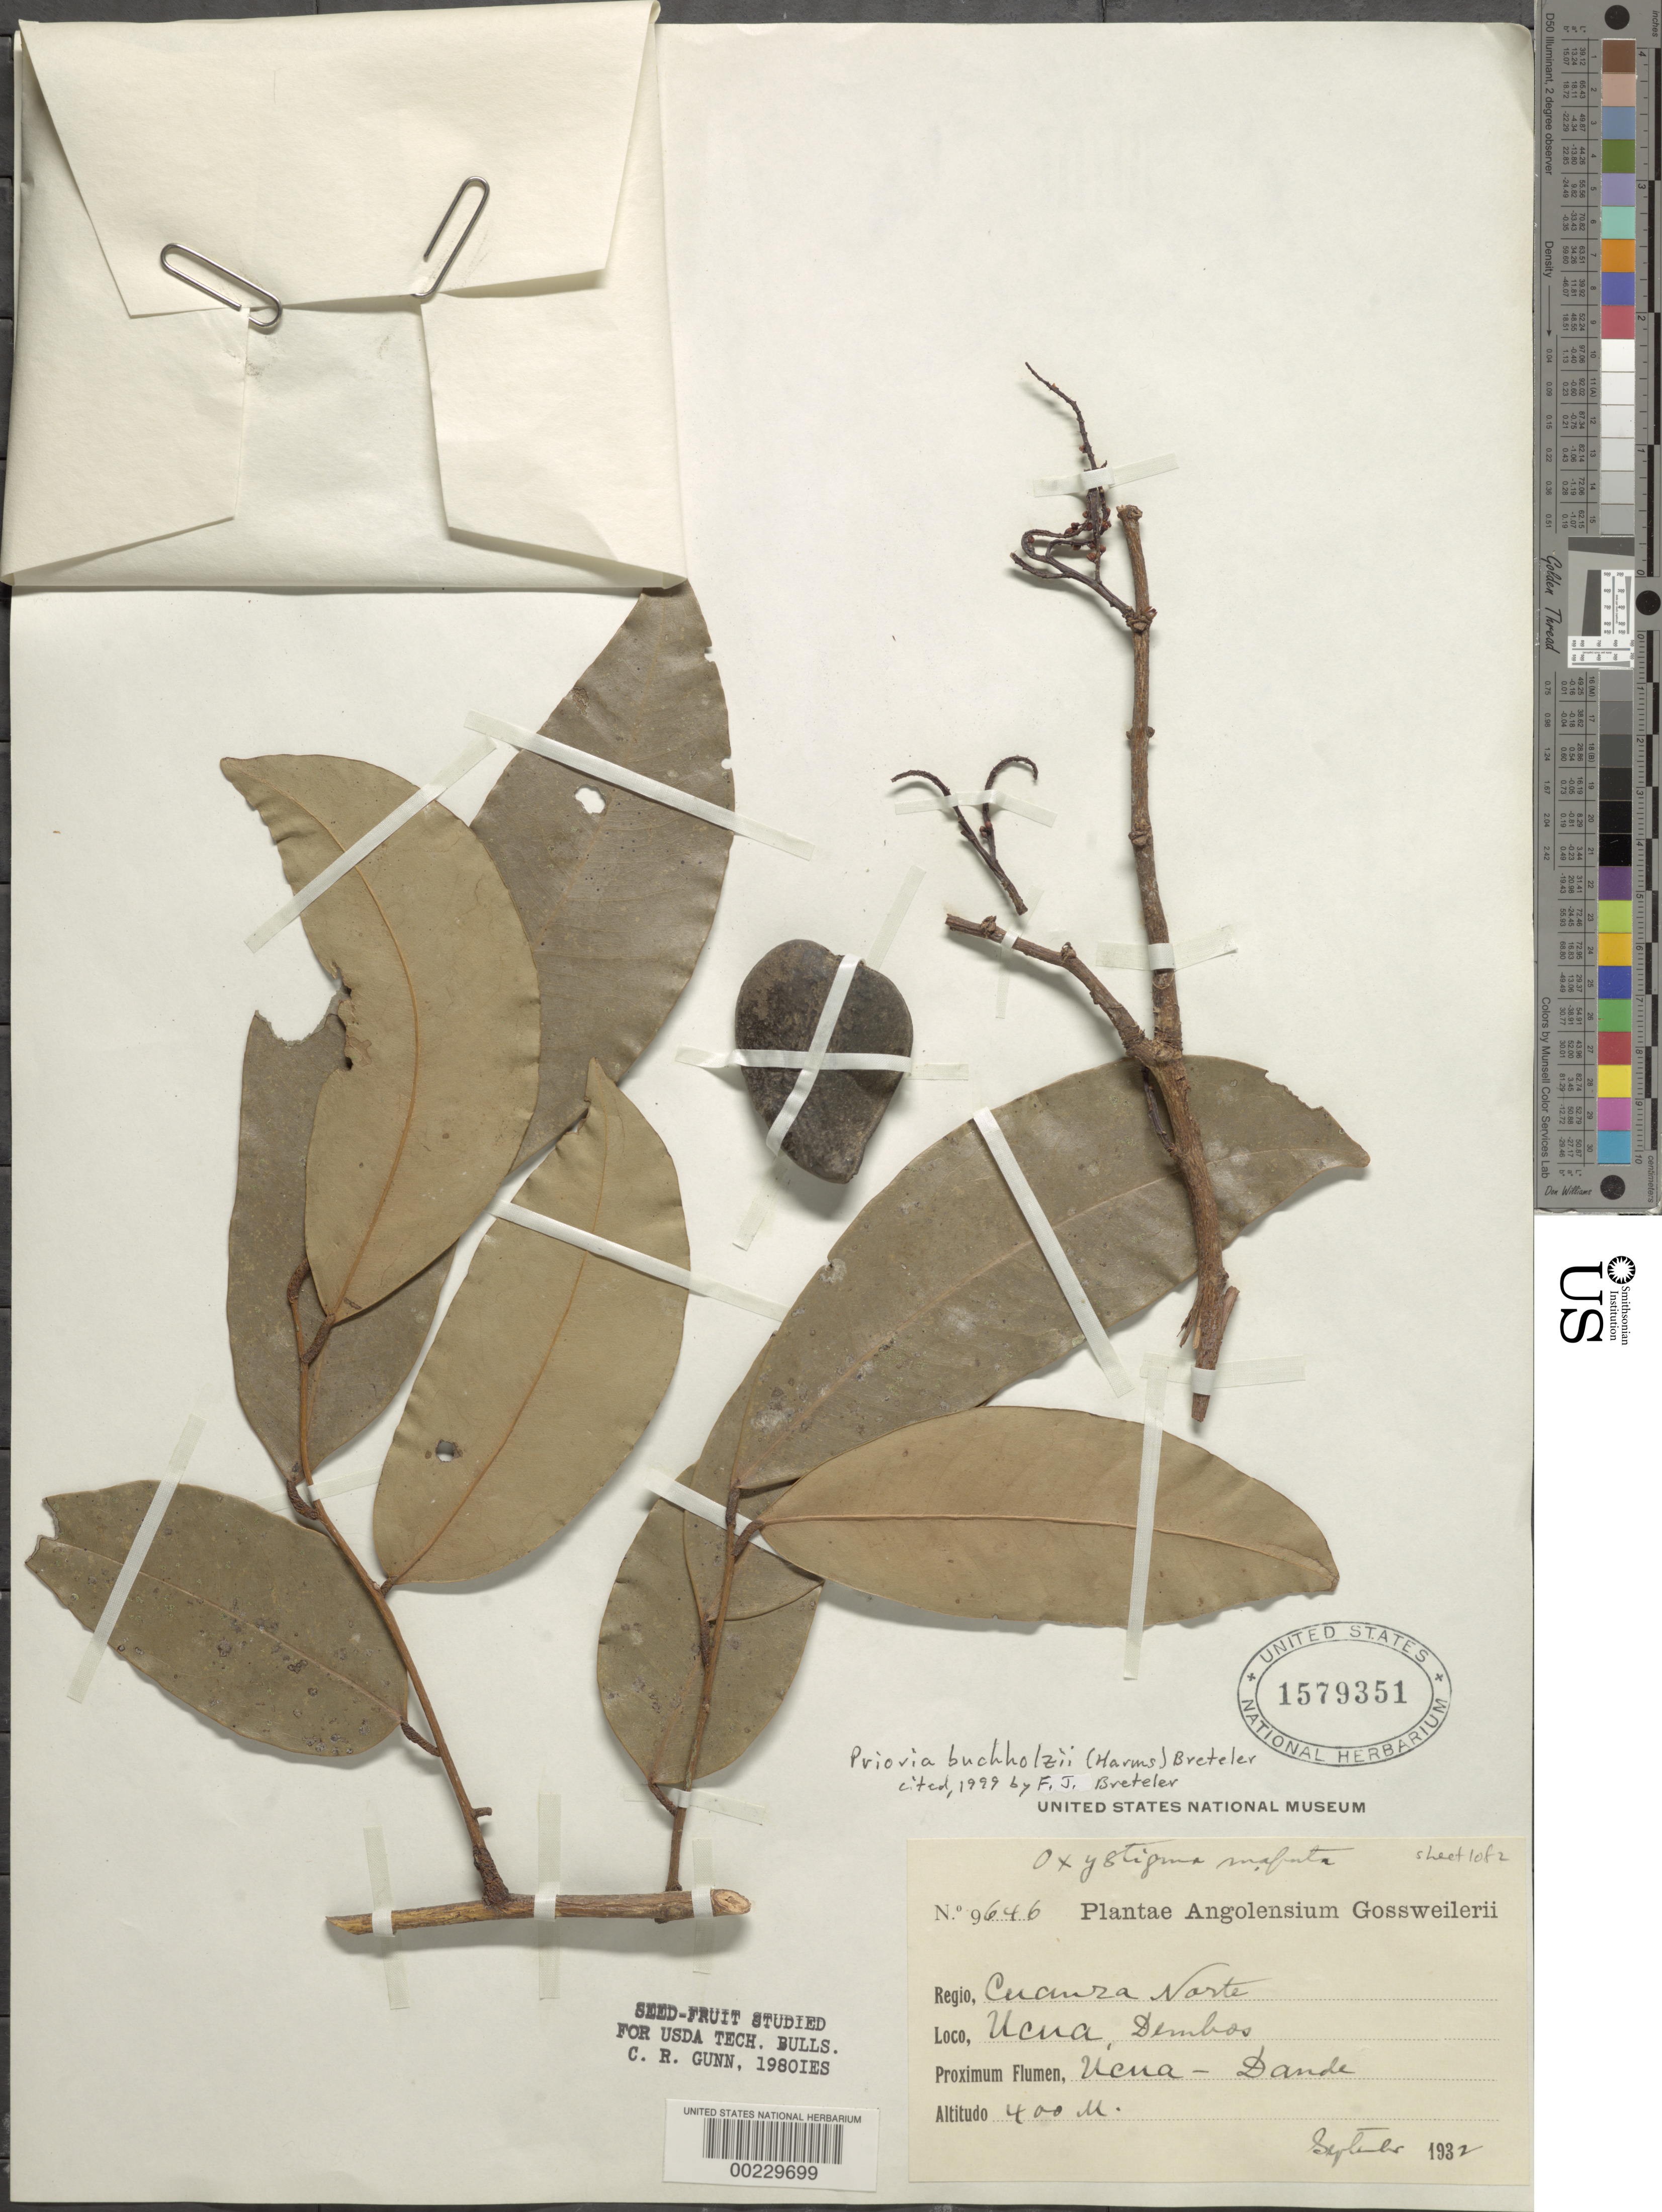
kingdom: Plantae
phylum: Tracheophyta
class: Magnoliopsida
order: Fabales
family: Fabaceae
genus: Oxystigma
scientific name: Oxystigma buchholzii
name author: Harms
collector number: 9646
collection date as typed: Sep 1932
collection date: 1932-09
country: Angola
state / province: Cuanza Norte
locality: Ucua, Dembos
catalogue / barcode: US 1579351